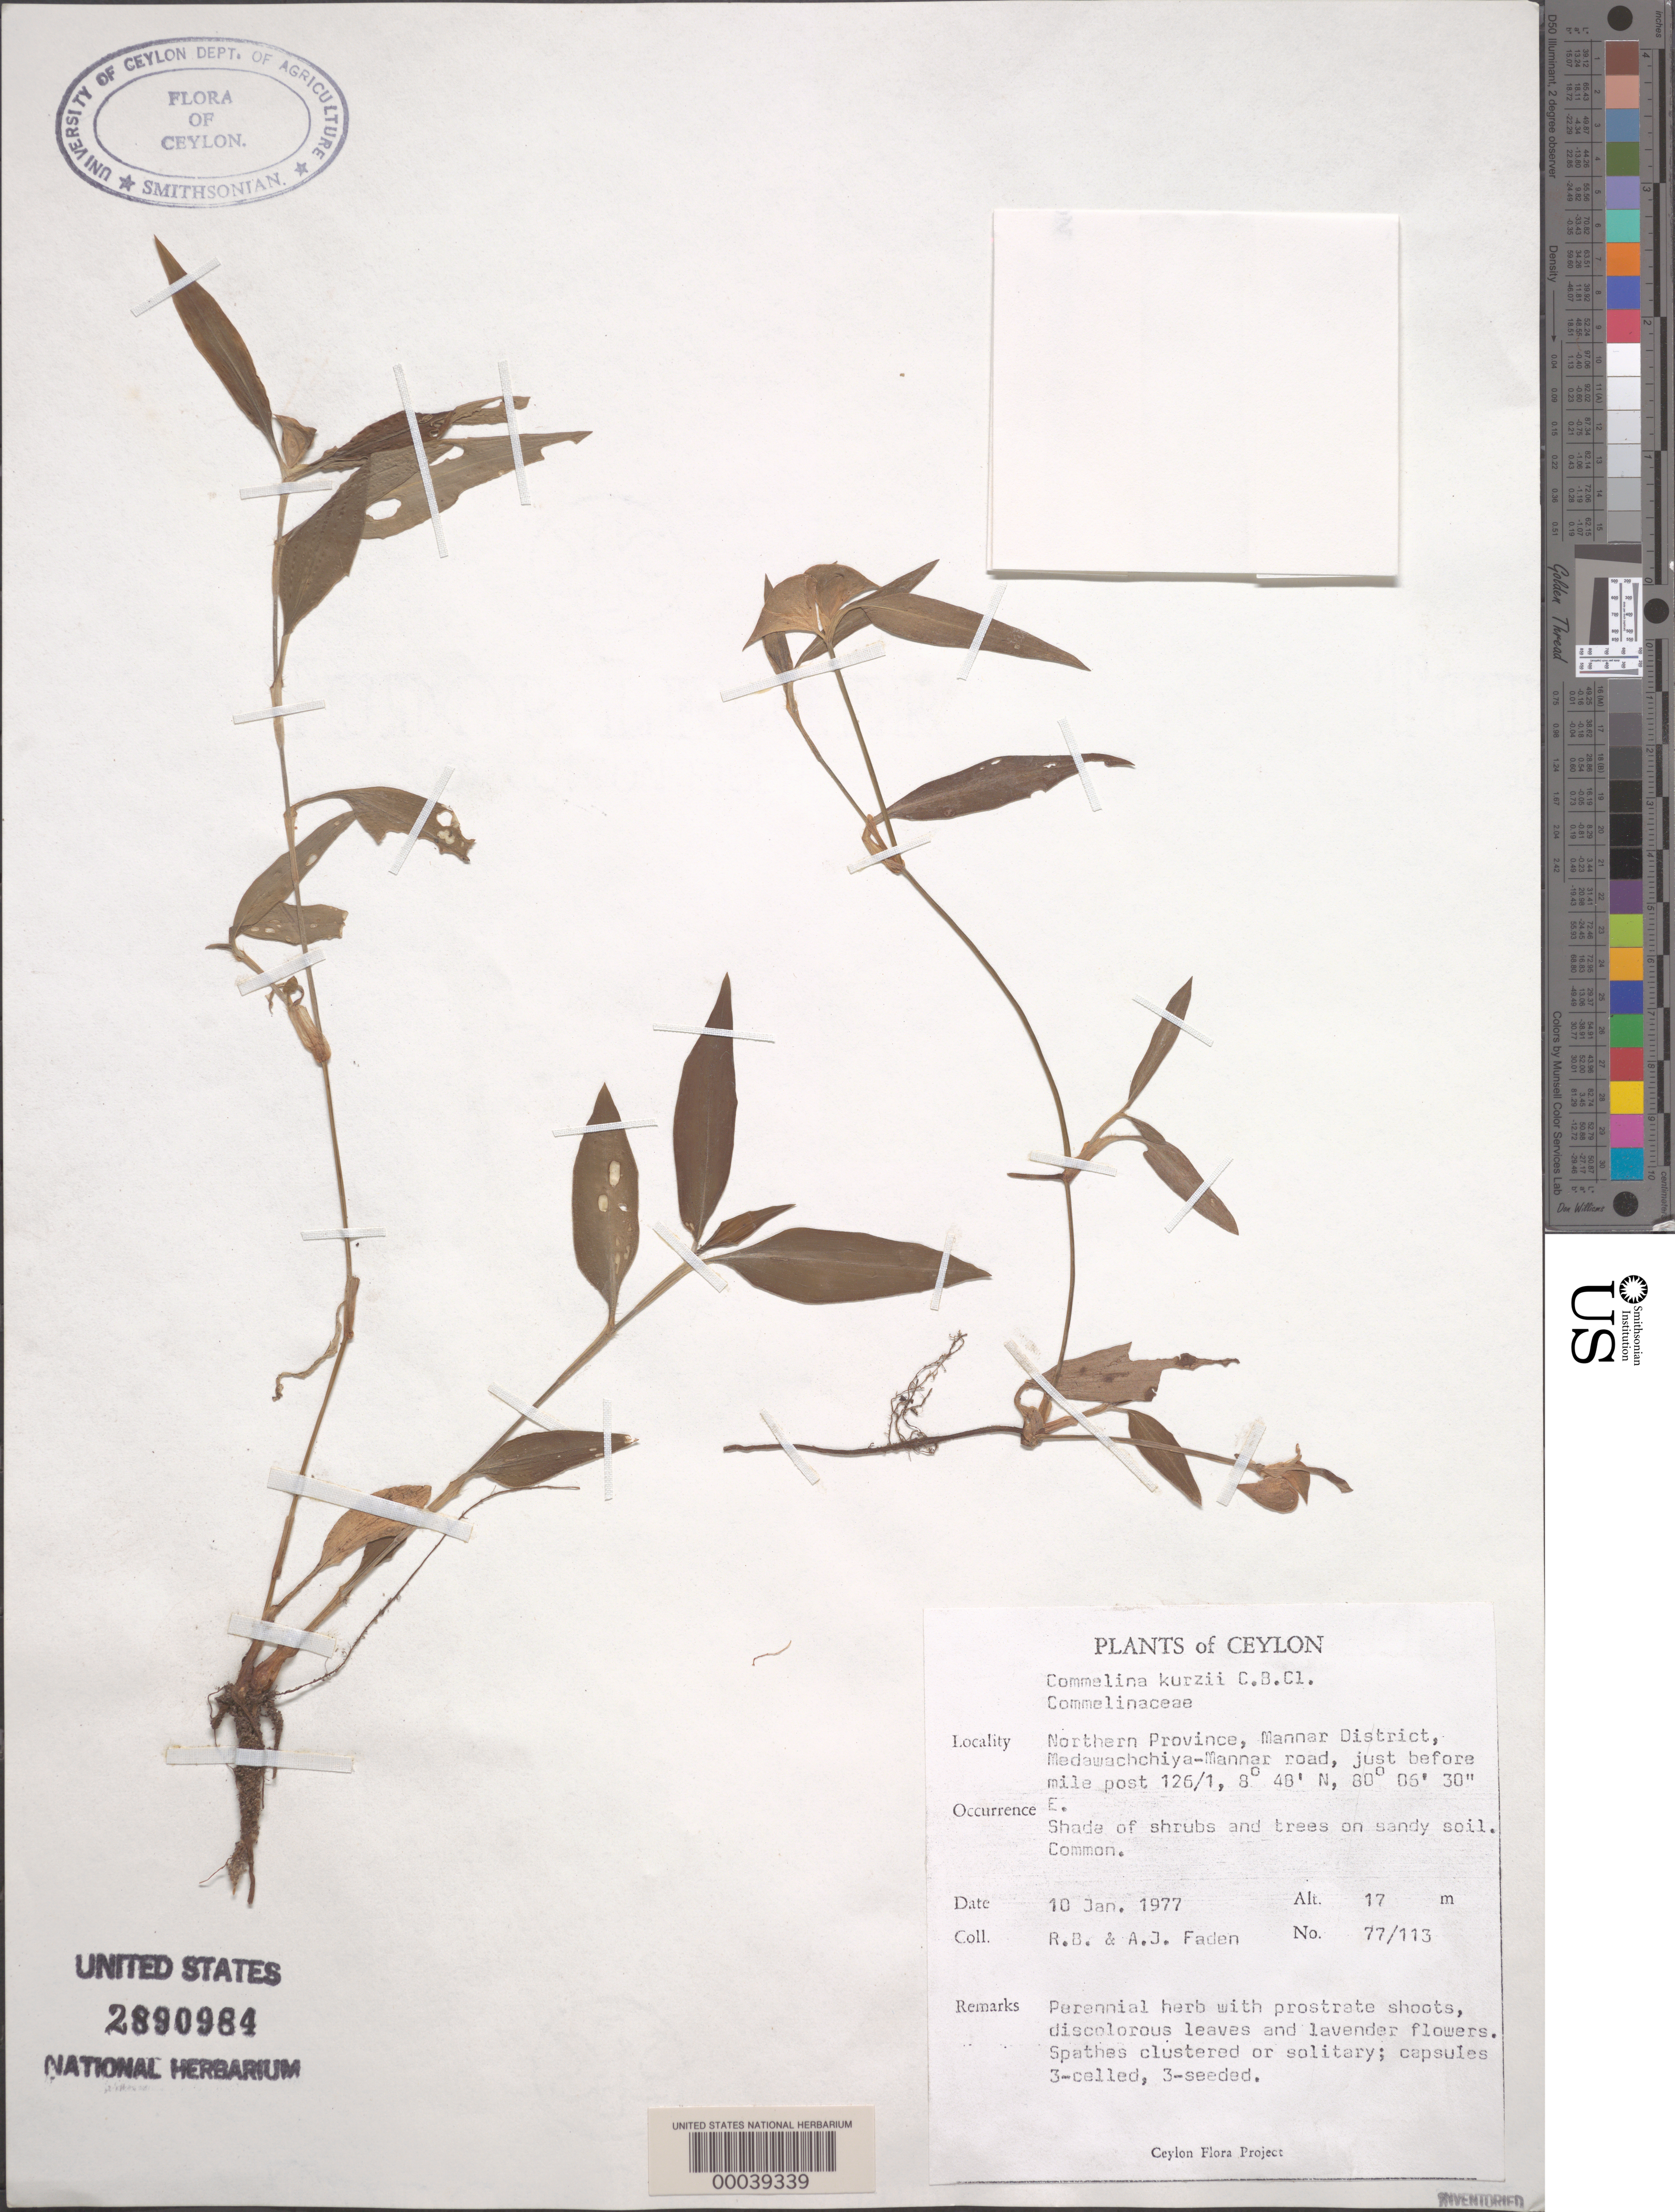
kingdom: Plantae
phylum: Tracheophyta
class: Liliopsida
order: Commelinales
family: Commelinaceae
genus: Commelina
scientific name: Commelina kurzii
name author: C.B. Clarke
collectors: R. B. Faden & A. J. Faden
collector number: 77/113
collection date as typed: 10 Jan 1977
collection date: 1977-01-10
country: Sri Lanka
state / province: Northern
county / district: Mannar Dist.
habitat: Shade of shrubs and trees; sandy soil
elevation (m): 17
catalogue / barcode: US 2890984